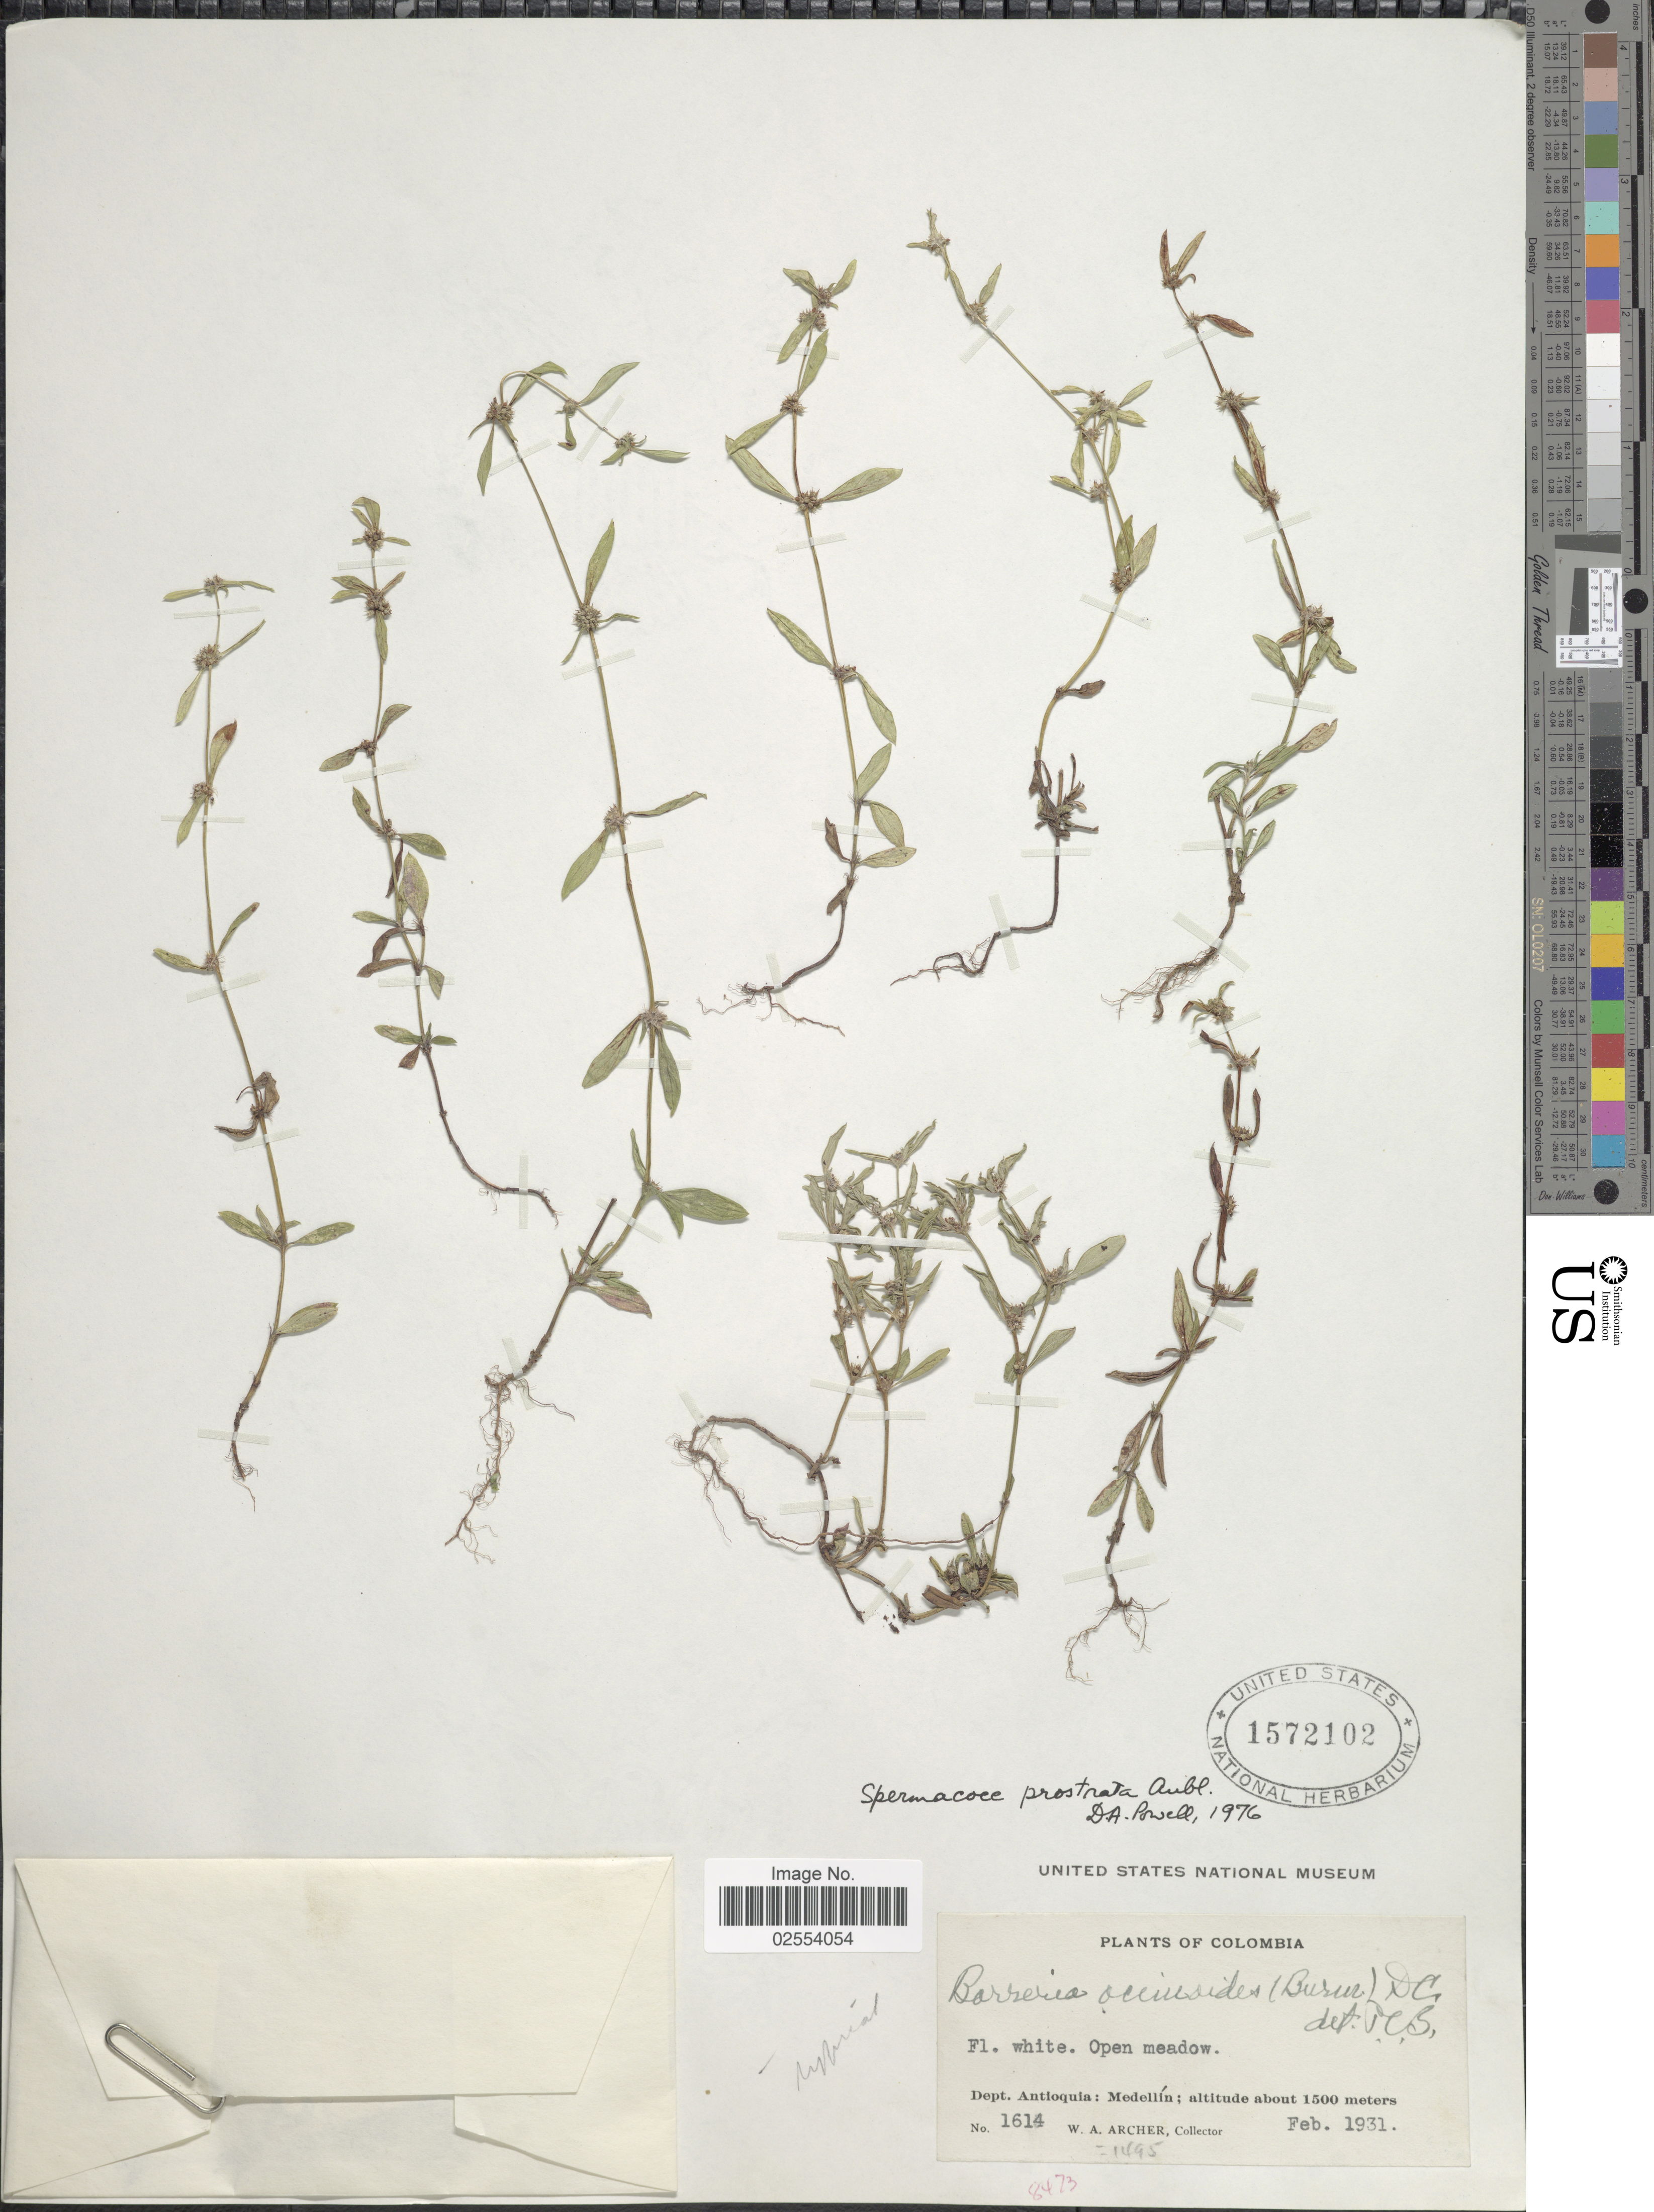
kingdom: Plantae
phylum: Tracheophyta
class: Magnoliopsida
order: Gentianales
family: Rubiaceae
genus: Spermacoce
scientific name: Spermacoce prostrata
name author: Aubl.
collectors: W. A. Archer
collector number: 1614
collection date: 1931-02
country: Colombia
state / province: Antioquia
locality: Open meadow. Dept. Antioquia: Medellín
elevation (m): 1500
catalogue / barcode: US 1572102